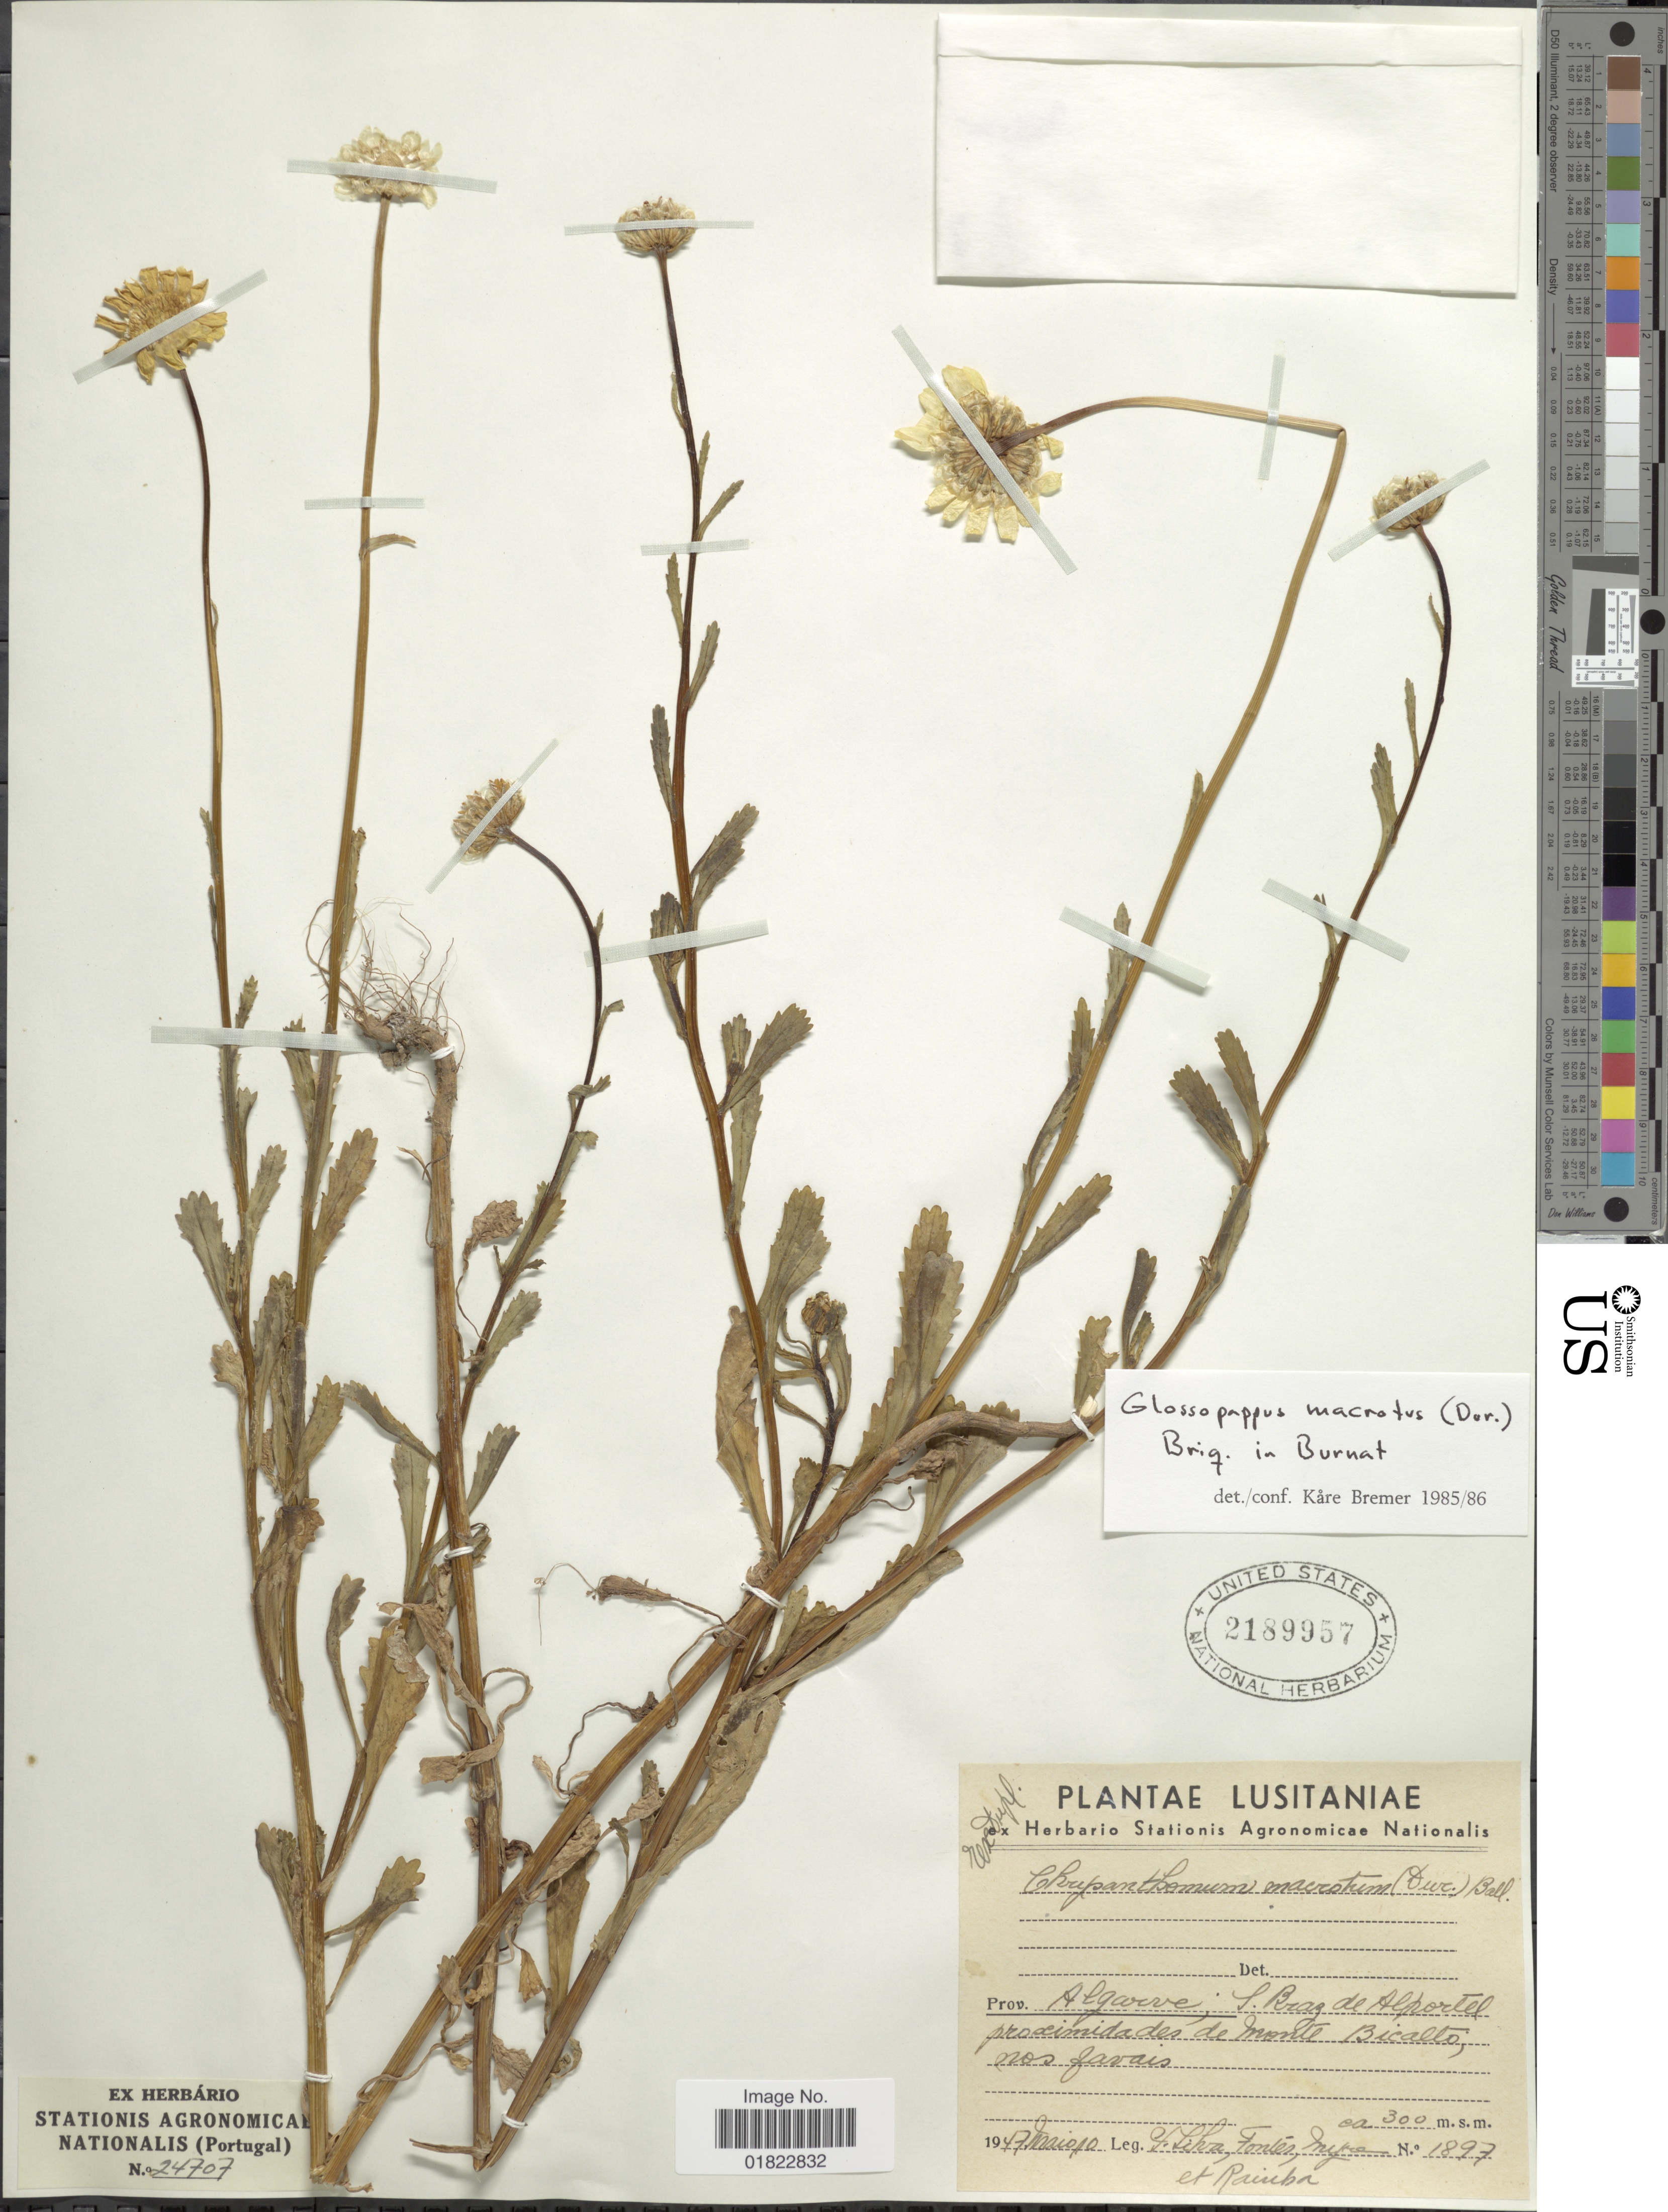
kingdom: Plantae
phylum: Tracheophyta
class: Magnoliopsida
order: Asterales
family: Asteraceae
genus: Glossopappus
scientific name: Glossopappus macrotus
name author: (Durieu) Briq.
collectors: G. Silva, Fontes, Collector illegible & Rainba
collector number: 1897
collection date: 1947-05-10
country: Portugal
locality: Lusitaniae, Prov. Algarve; S. Braz de Alportel proximida des Monte Bicakto nos javais. [interpreted]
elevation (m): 300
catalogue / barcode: US 2189957